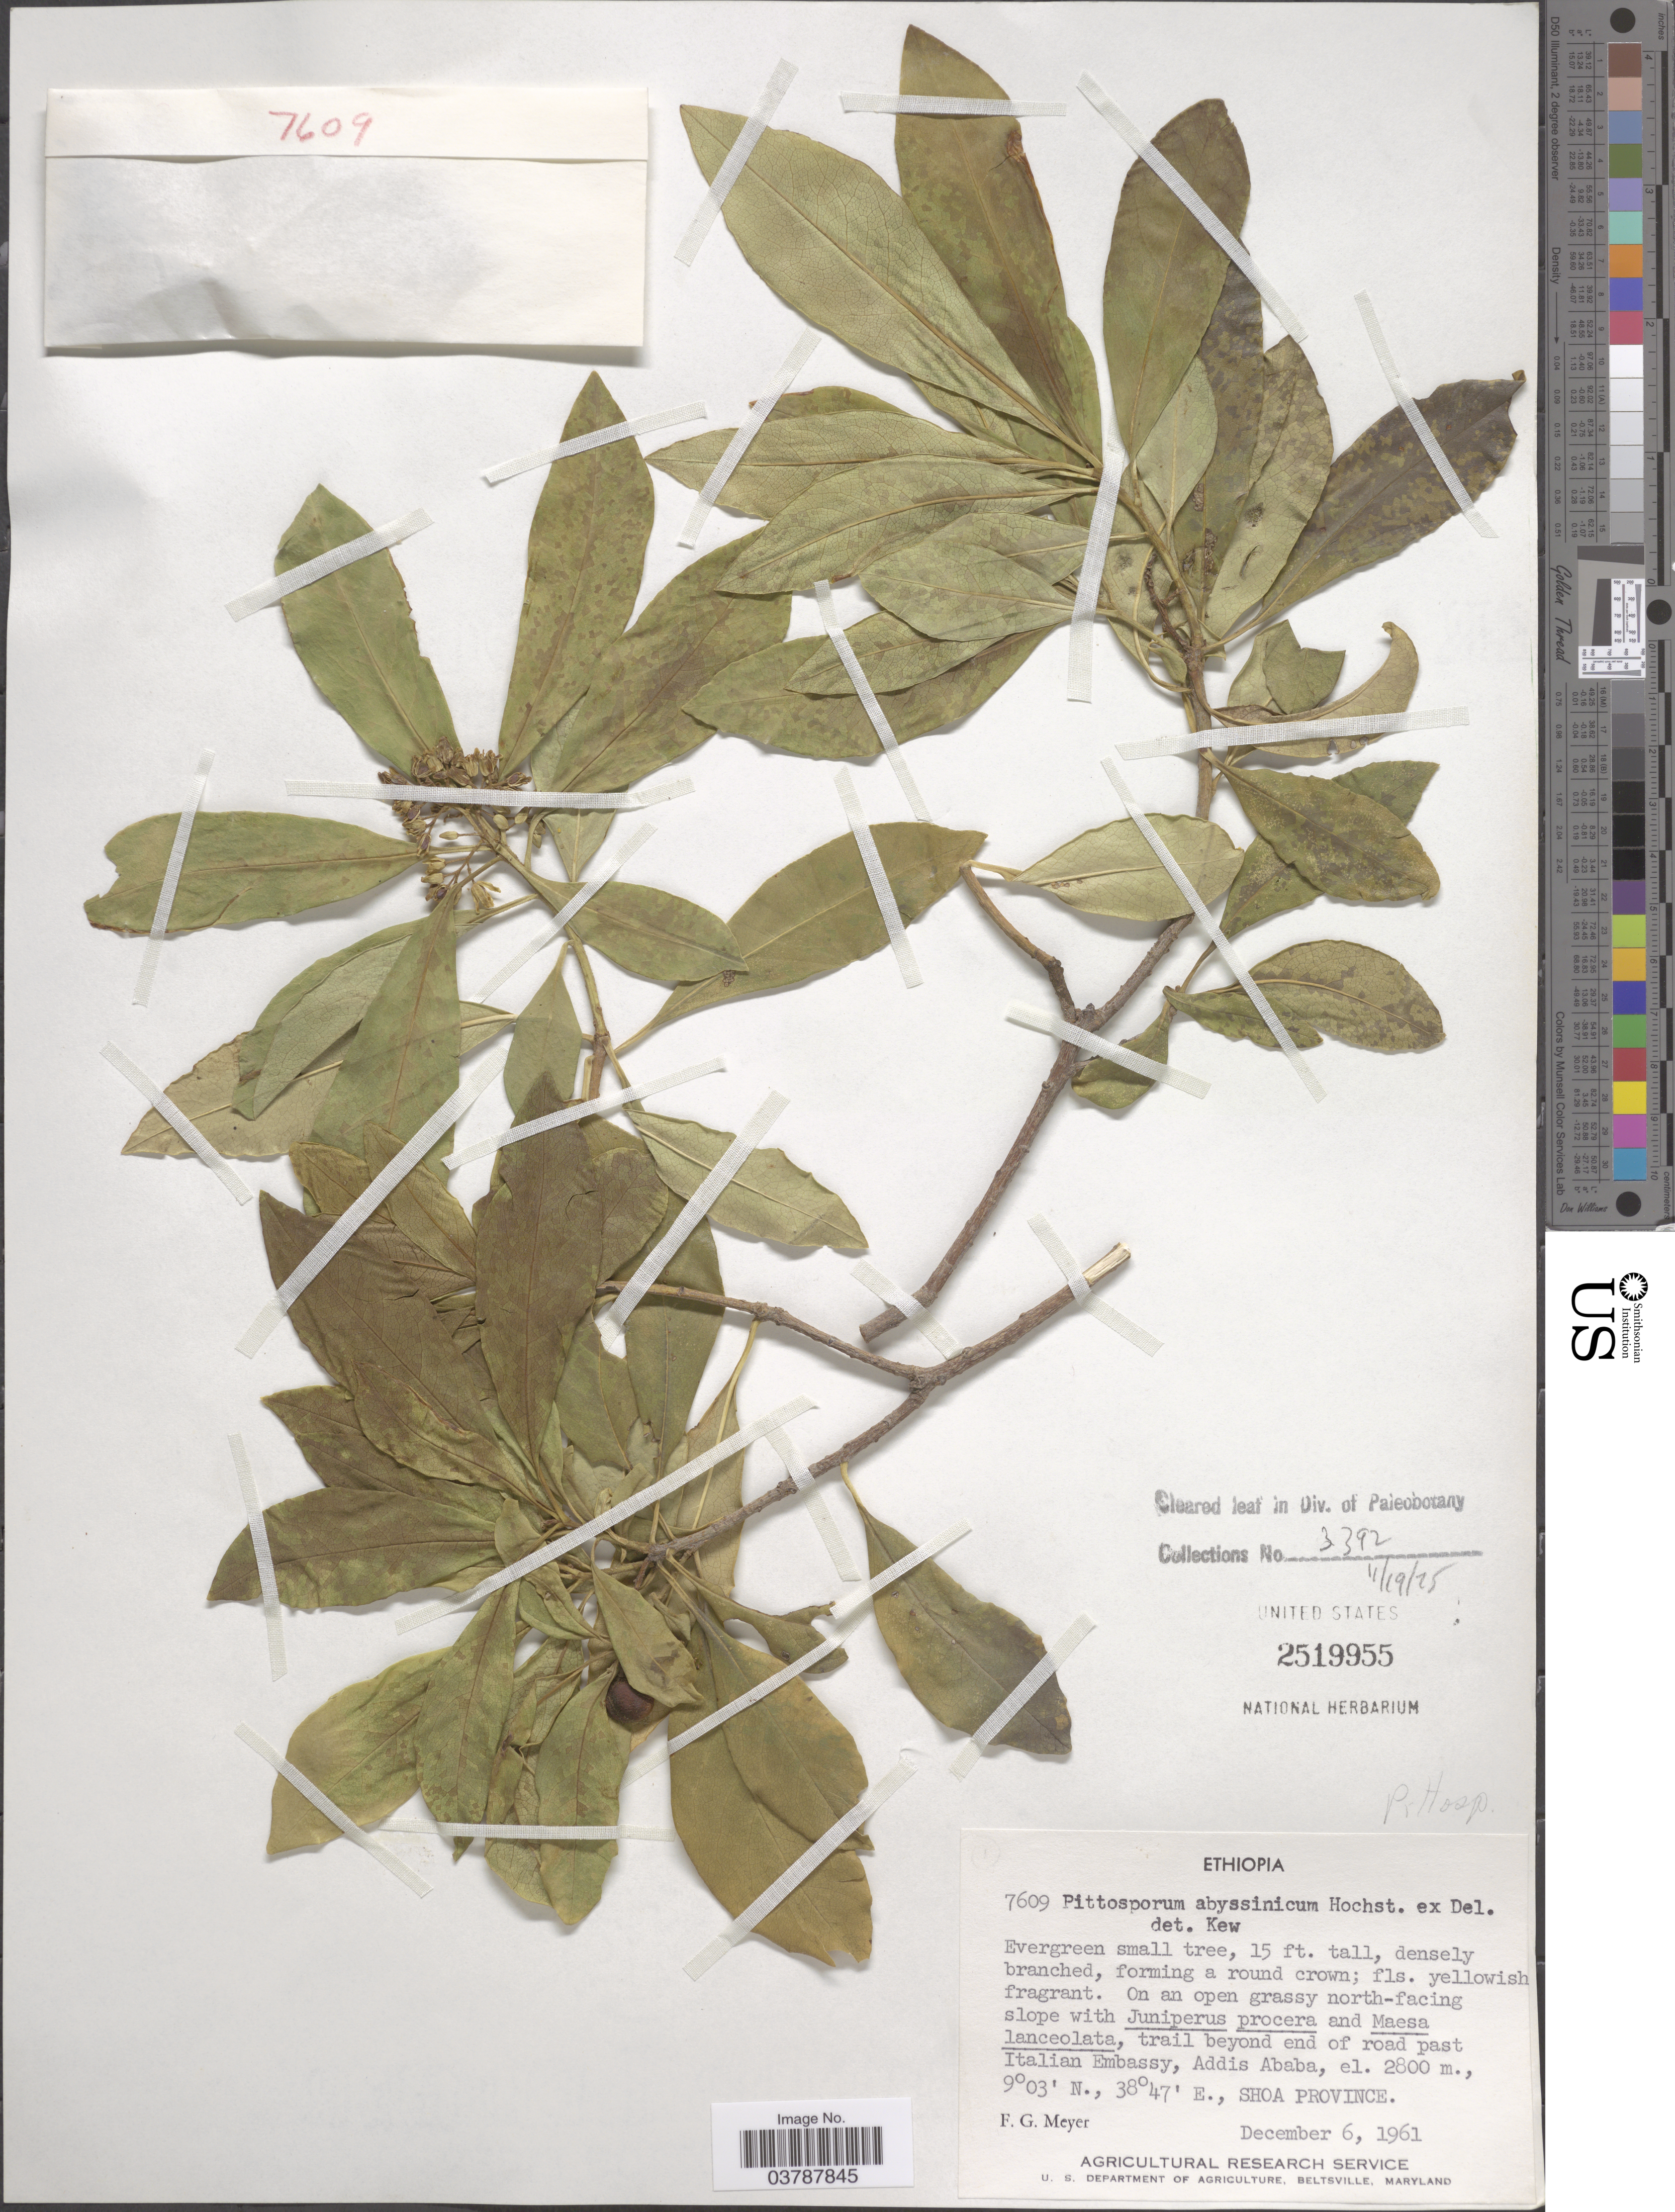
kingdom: Plantae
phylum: Tracheophyta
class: Magnoliopsida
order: Apiales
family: Pittosporaceae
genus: Pittosporum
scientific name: Pittosporum abyssinicum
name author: Delile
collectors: F. G. Meyer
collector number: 7609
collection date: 1961-12-06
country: Ethiopia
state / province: Addis Ababa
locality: Trail beyond end of road past Italian Embassy. Shoa Province.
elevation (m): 2800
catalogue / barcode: US 2519955